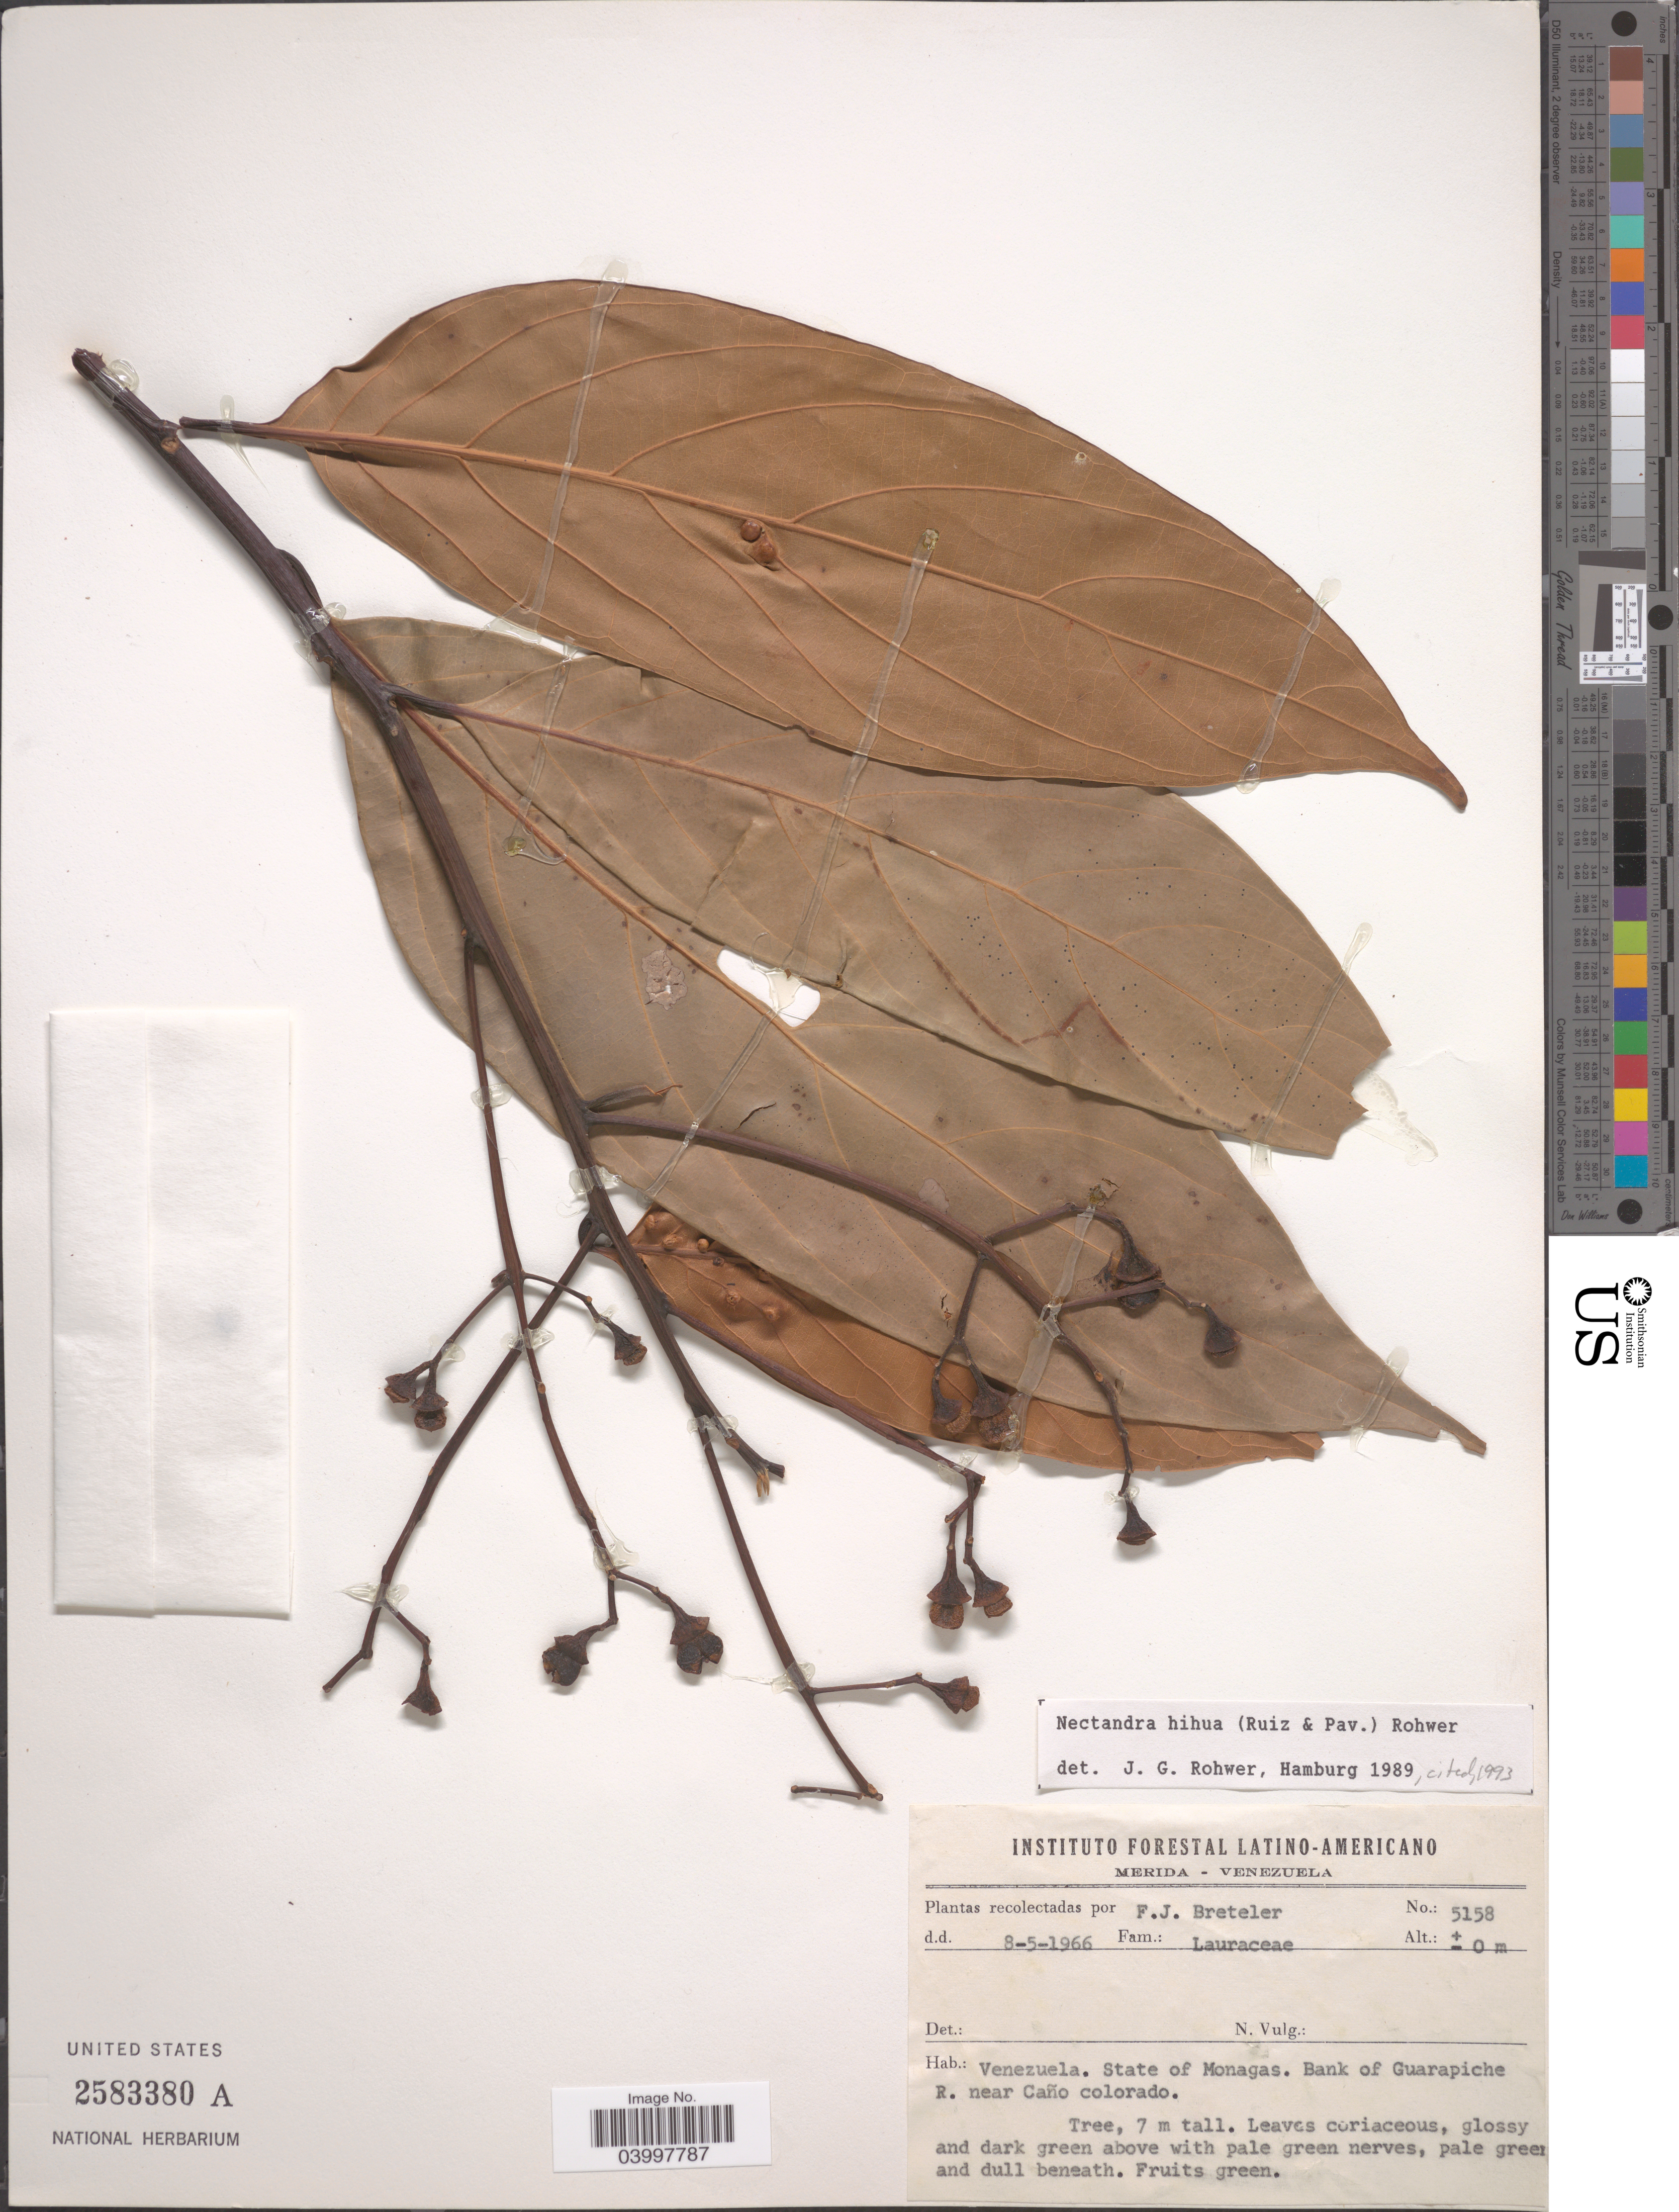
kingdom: Plantae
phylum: Tracheophyta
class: Magnoliopsida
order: Laurales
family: Lauraceae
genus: Nectandra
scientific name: Nectandra hihua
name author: (Ruiz & Pav.) Rohwer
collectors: F. J. Breteler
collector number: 5158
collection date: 1966-05-08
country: Venezuela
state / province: Monagas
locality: Bank of Guarapiche R. near Caño colorado.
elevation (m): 0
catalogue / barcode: US 2583380A